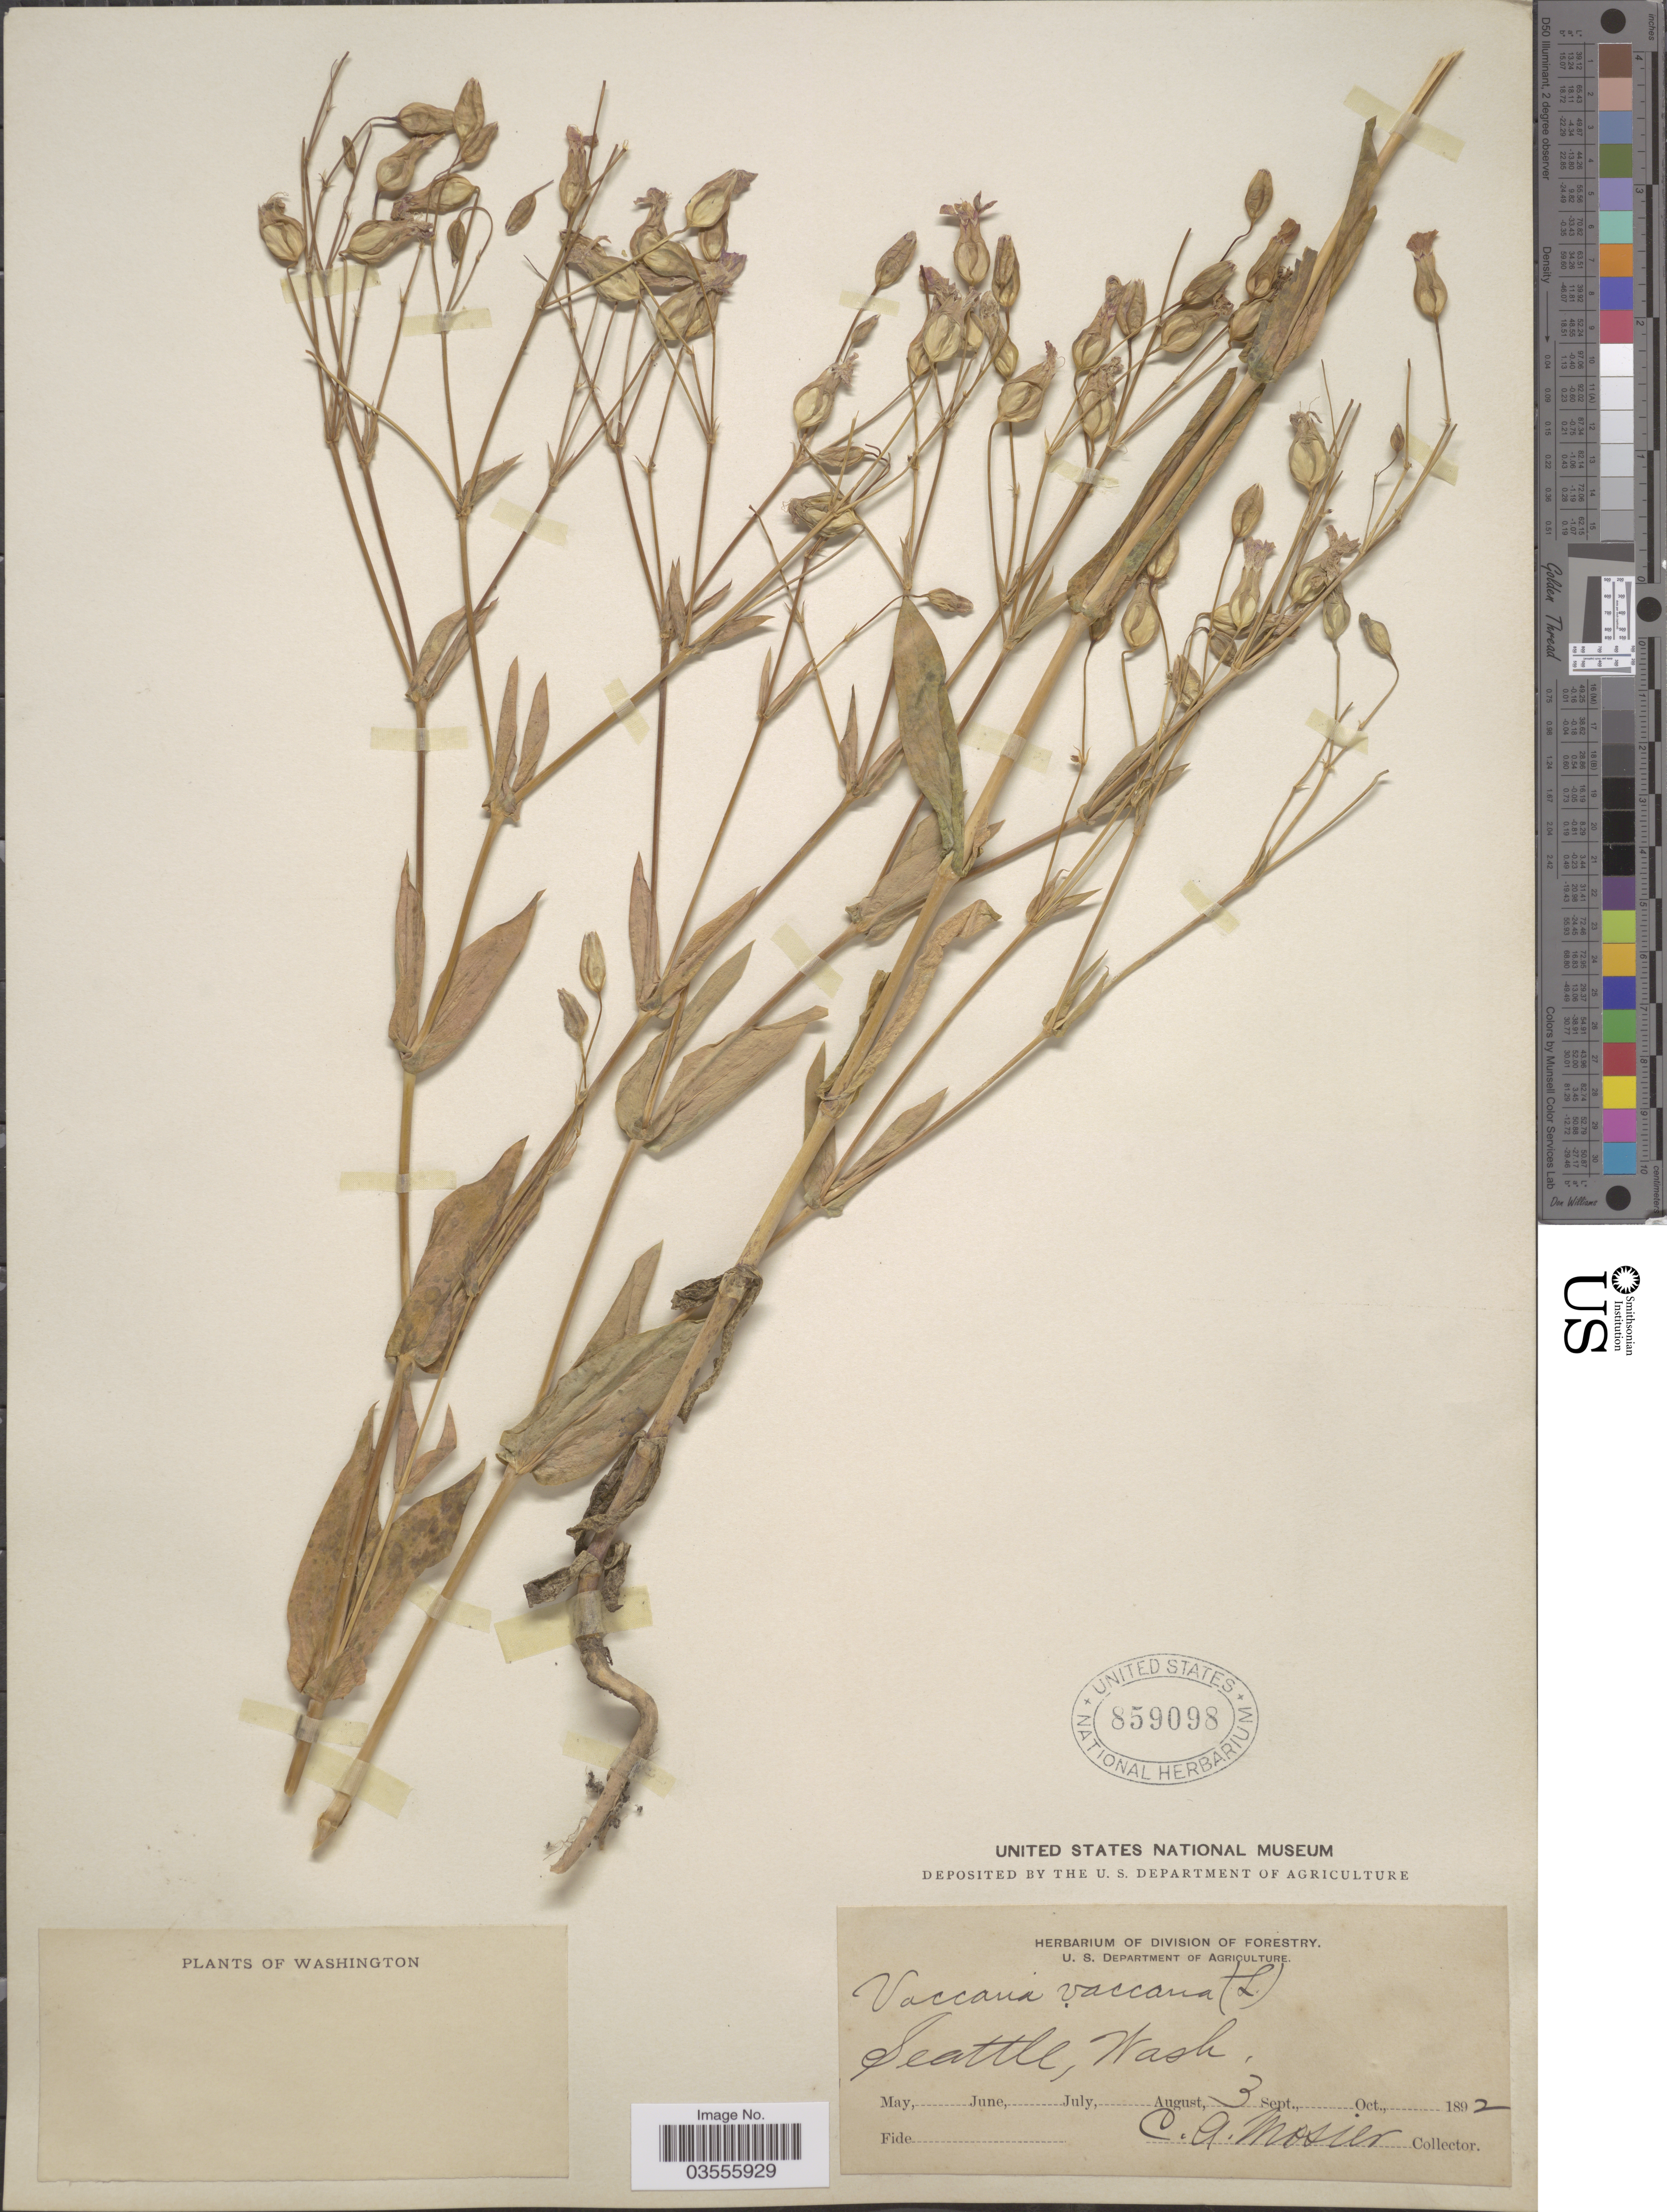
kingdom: Plantae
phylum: Tracheophyta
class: Magnoliopsida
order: Caryophyllales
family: Caryophyllaceae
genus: Vaccaria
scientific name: Vaccaria vaccaria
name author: (L.) Britton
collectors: C. A. Mosier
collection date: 1892-08-03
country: United States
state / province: Washington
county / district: King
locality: Seattle.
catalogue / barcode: US 859098